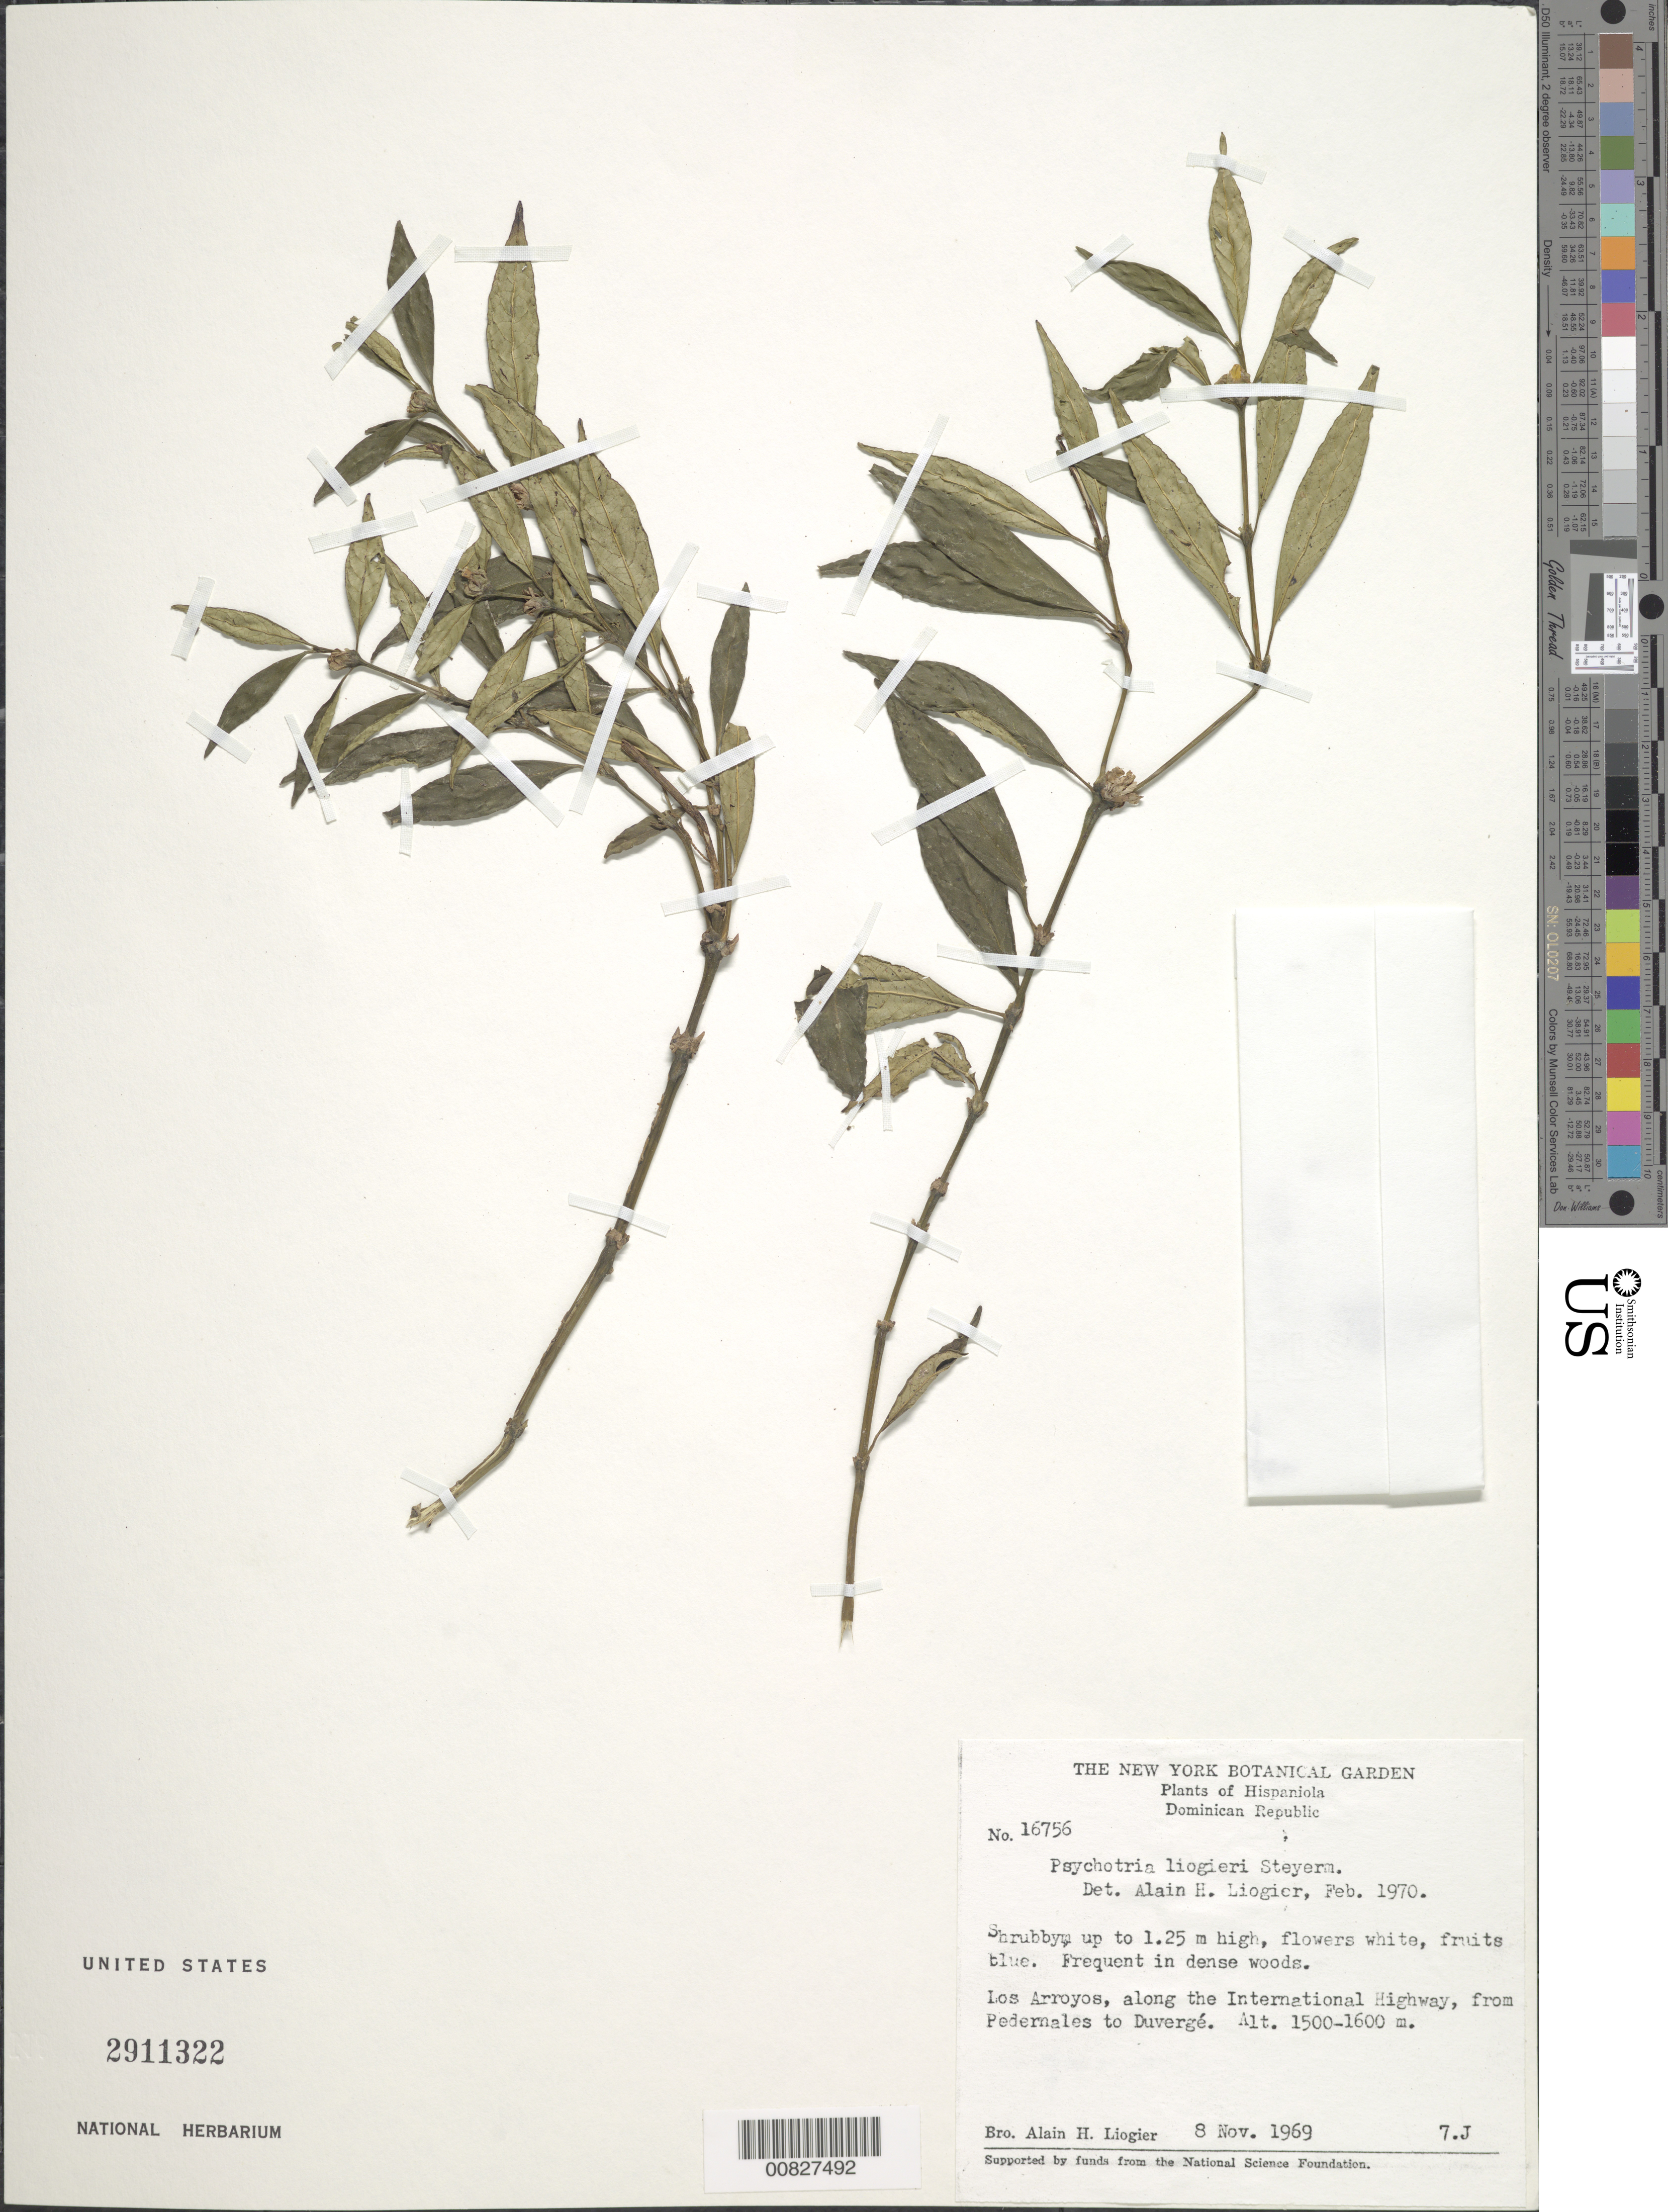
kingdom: Plantae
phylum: Tracheophyta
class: Magnoliopsida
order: Gentianales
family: Rubiaceae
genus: Psychotria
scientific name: Psychotria liogieri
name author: Steyerm.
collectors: A. H. Liogier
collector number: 16756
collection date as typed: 08 Nov 1969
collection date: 1969-11-08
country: Dominican Republic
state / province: Pedernales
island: Hispaniola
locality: Los Arroyos, along the International Highway, from Pedernales to Duvergé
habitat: Dense woods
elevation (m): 1500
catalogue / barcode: US 2911322